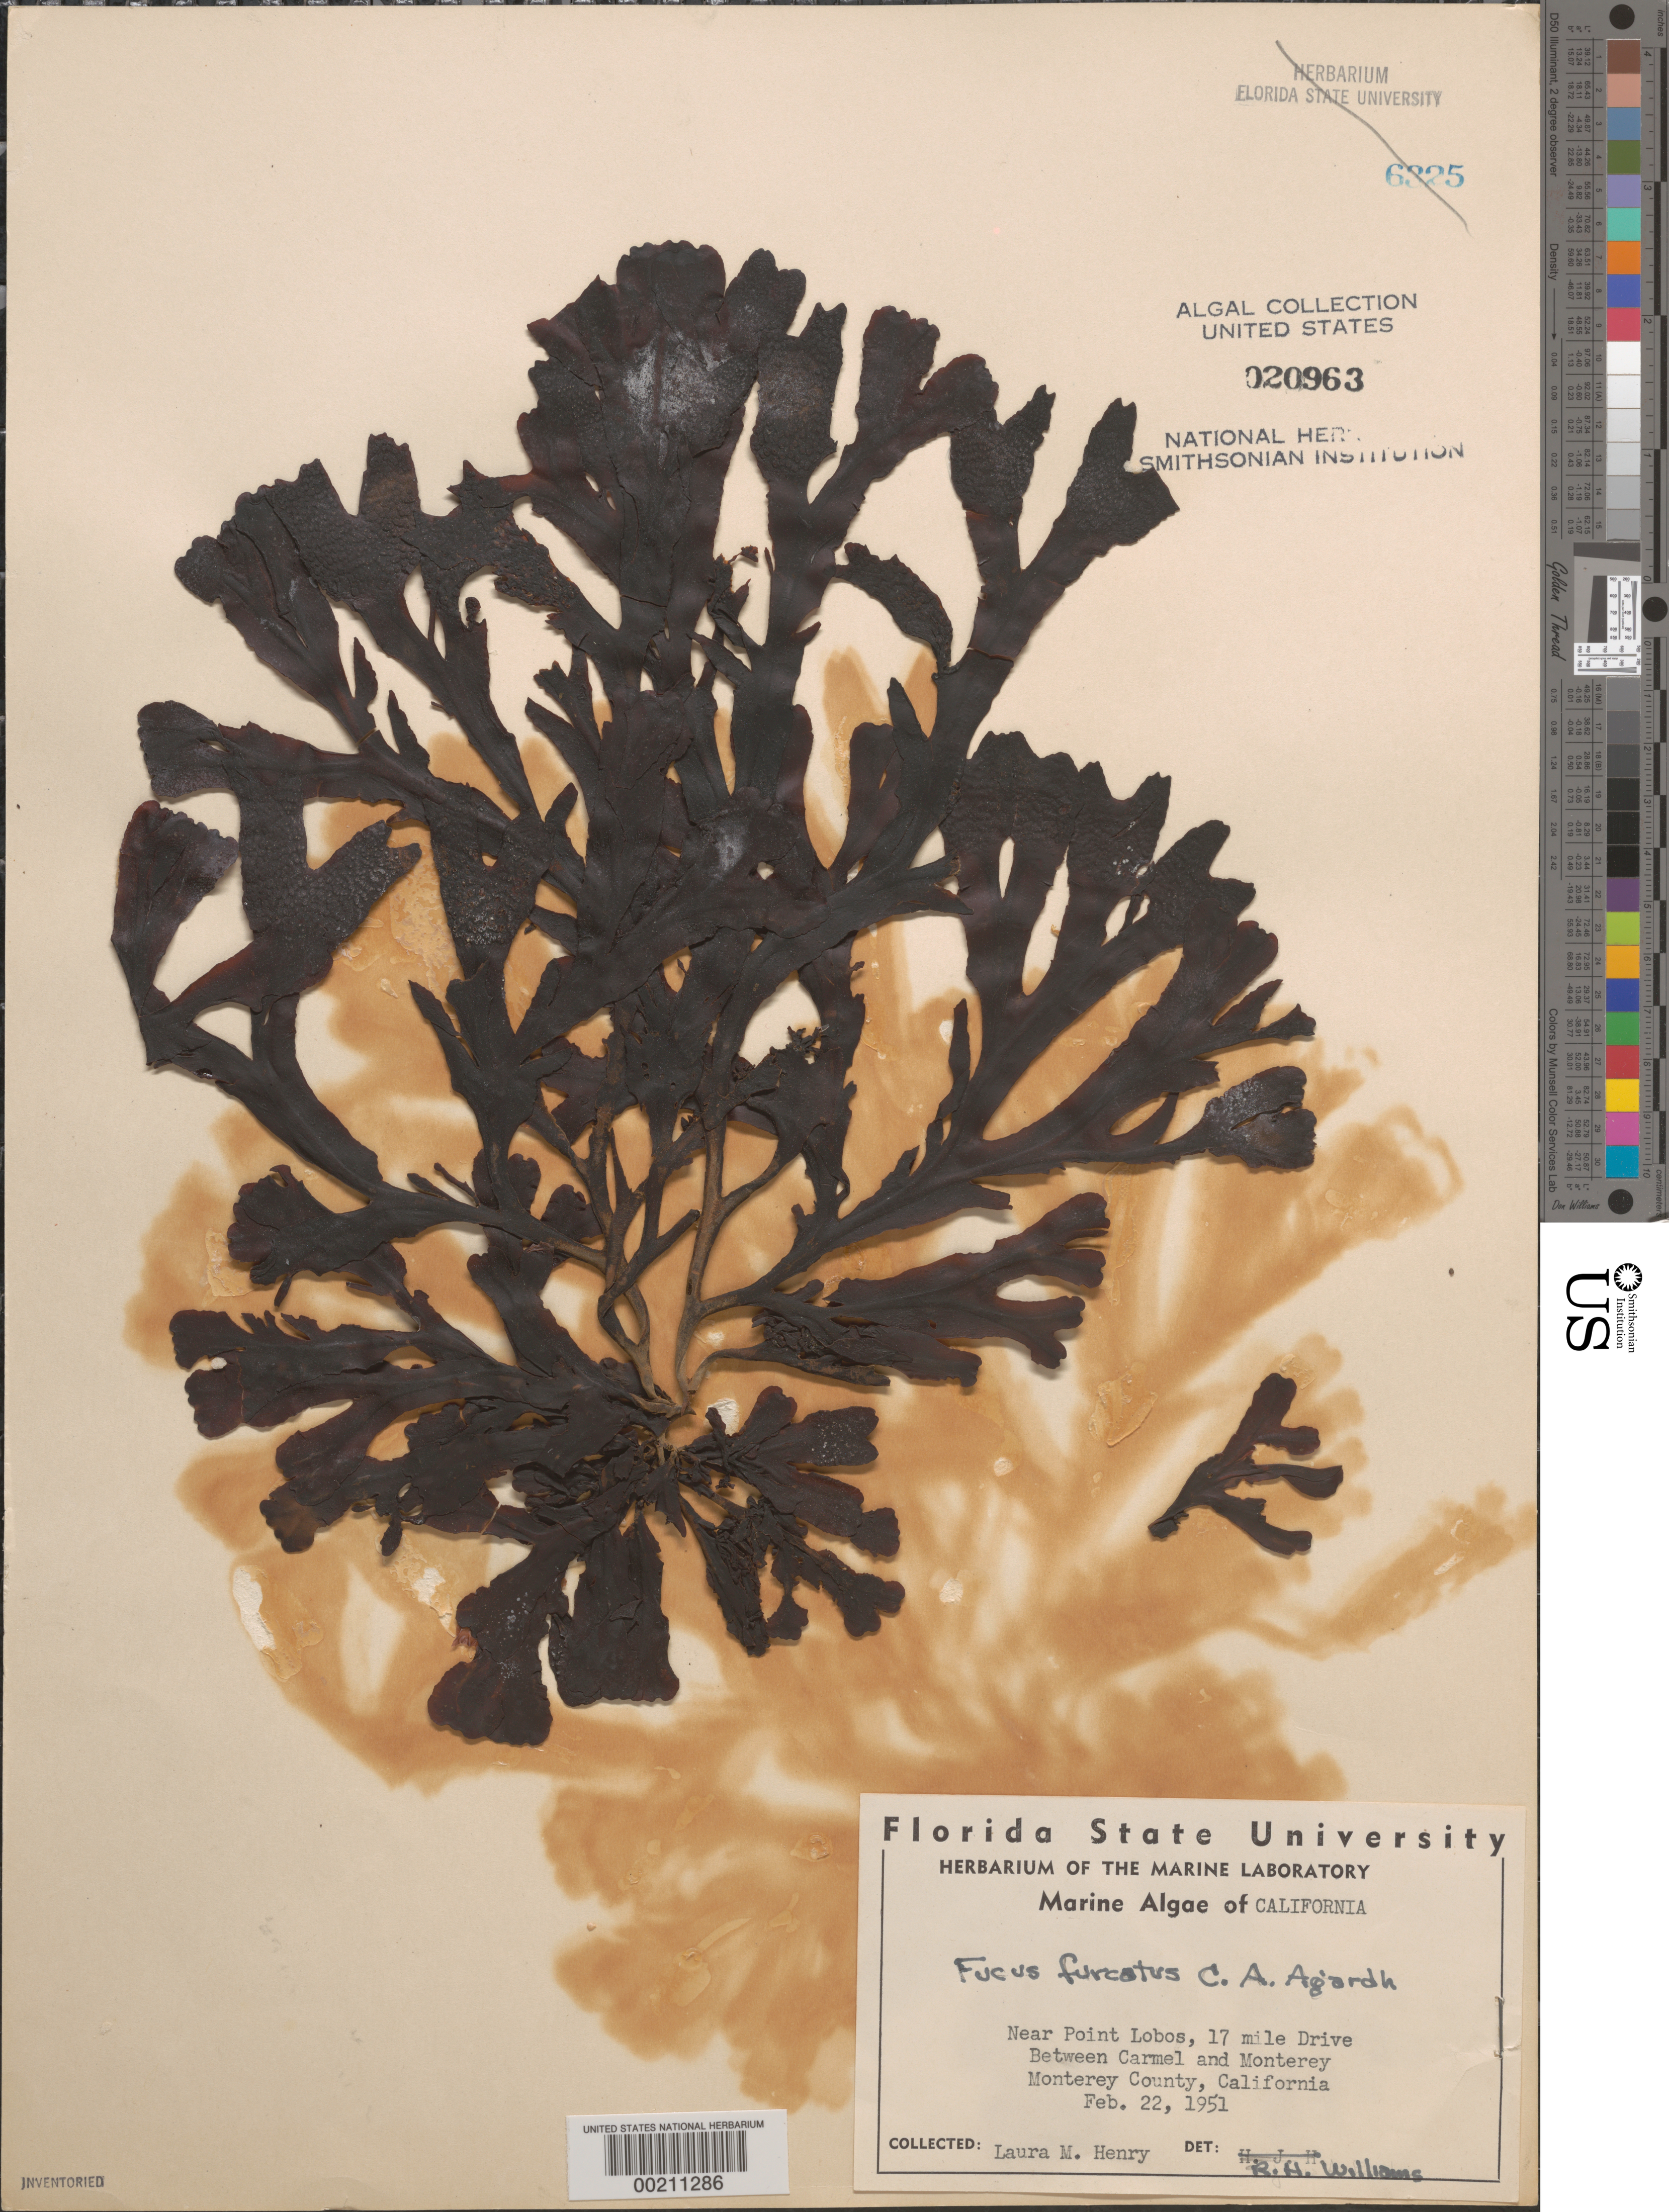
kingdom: Chromista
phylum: Ochrophyta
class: Phaeophyceae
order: Fucales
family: Fucaceae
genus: Fucus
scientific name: Fucus distichus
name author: L.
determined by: Algae name updating Project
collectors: L. Henry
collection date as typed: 22 Feb 1951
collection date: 1951-02-22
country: United States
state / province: California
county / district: Monterey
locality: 17 Mile Drive, between Carmel and Monterey, near Point Lobos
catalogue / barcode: US 20963